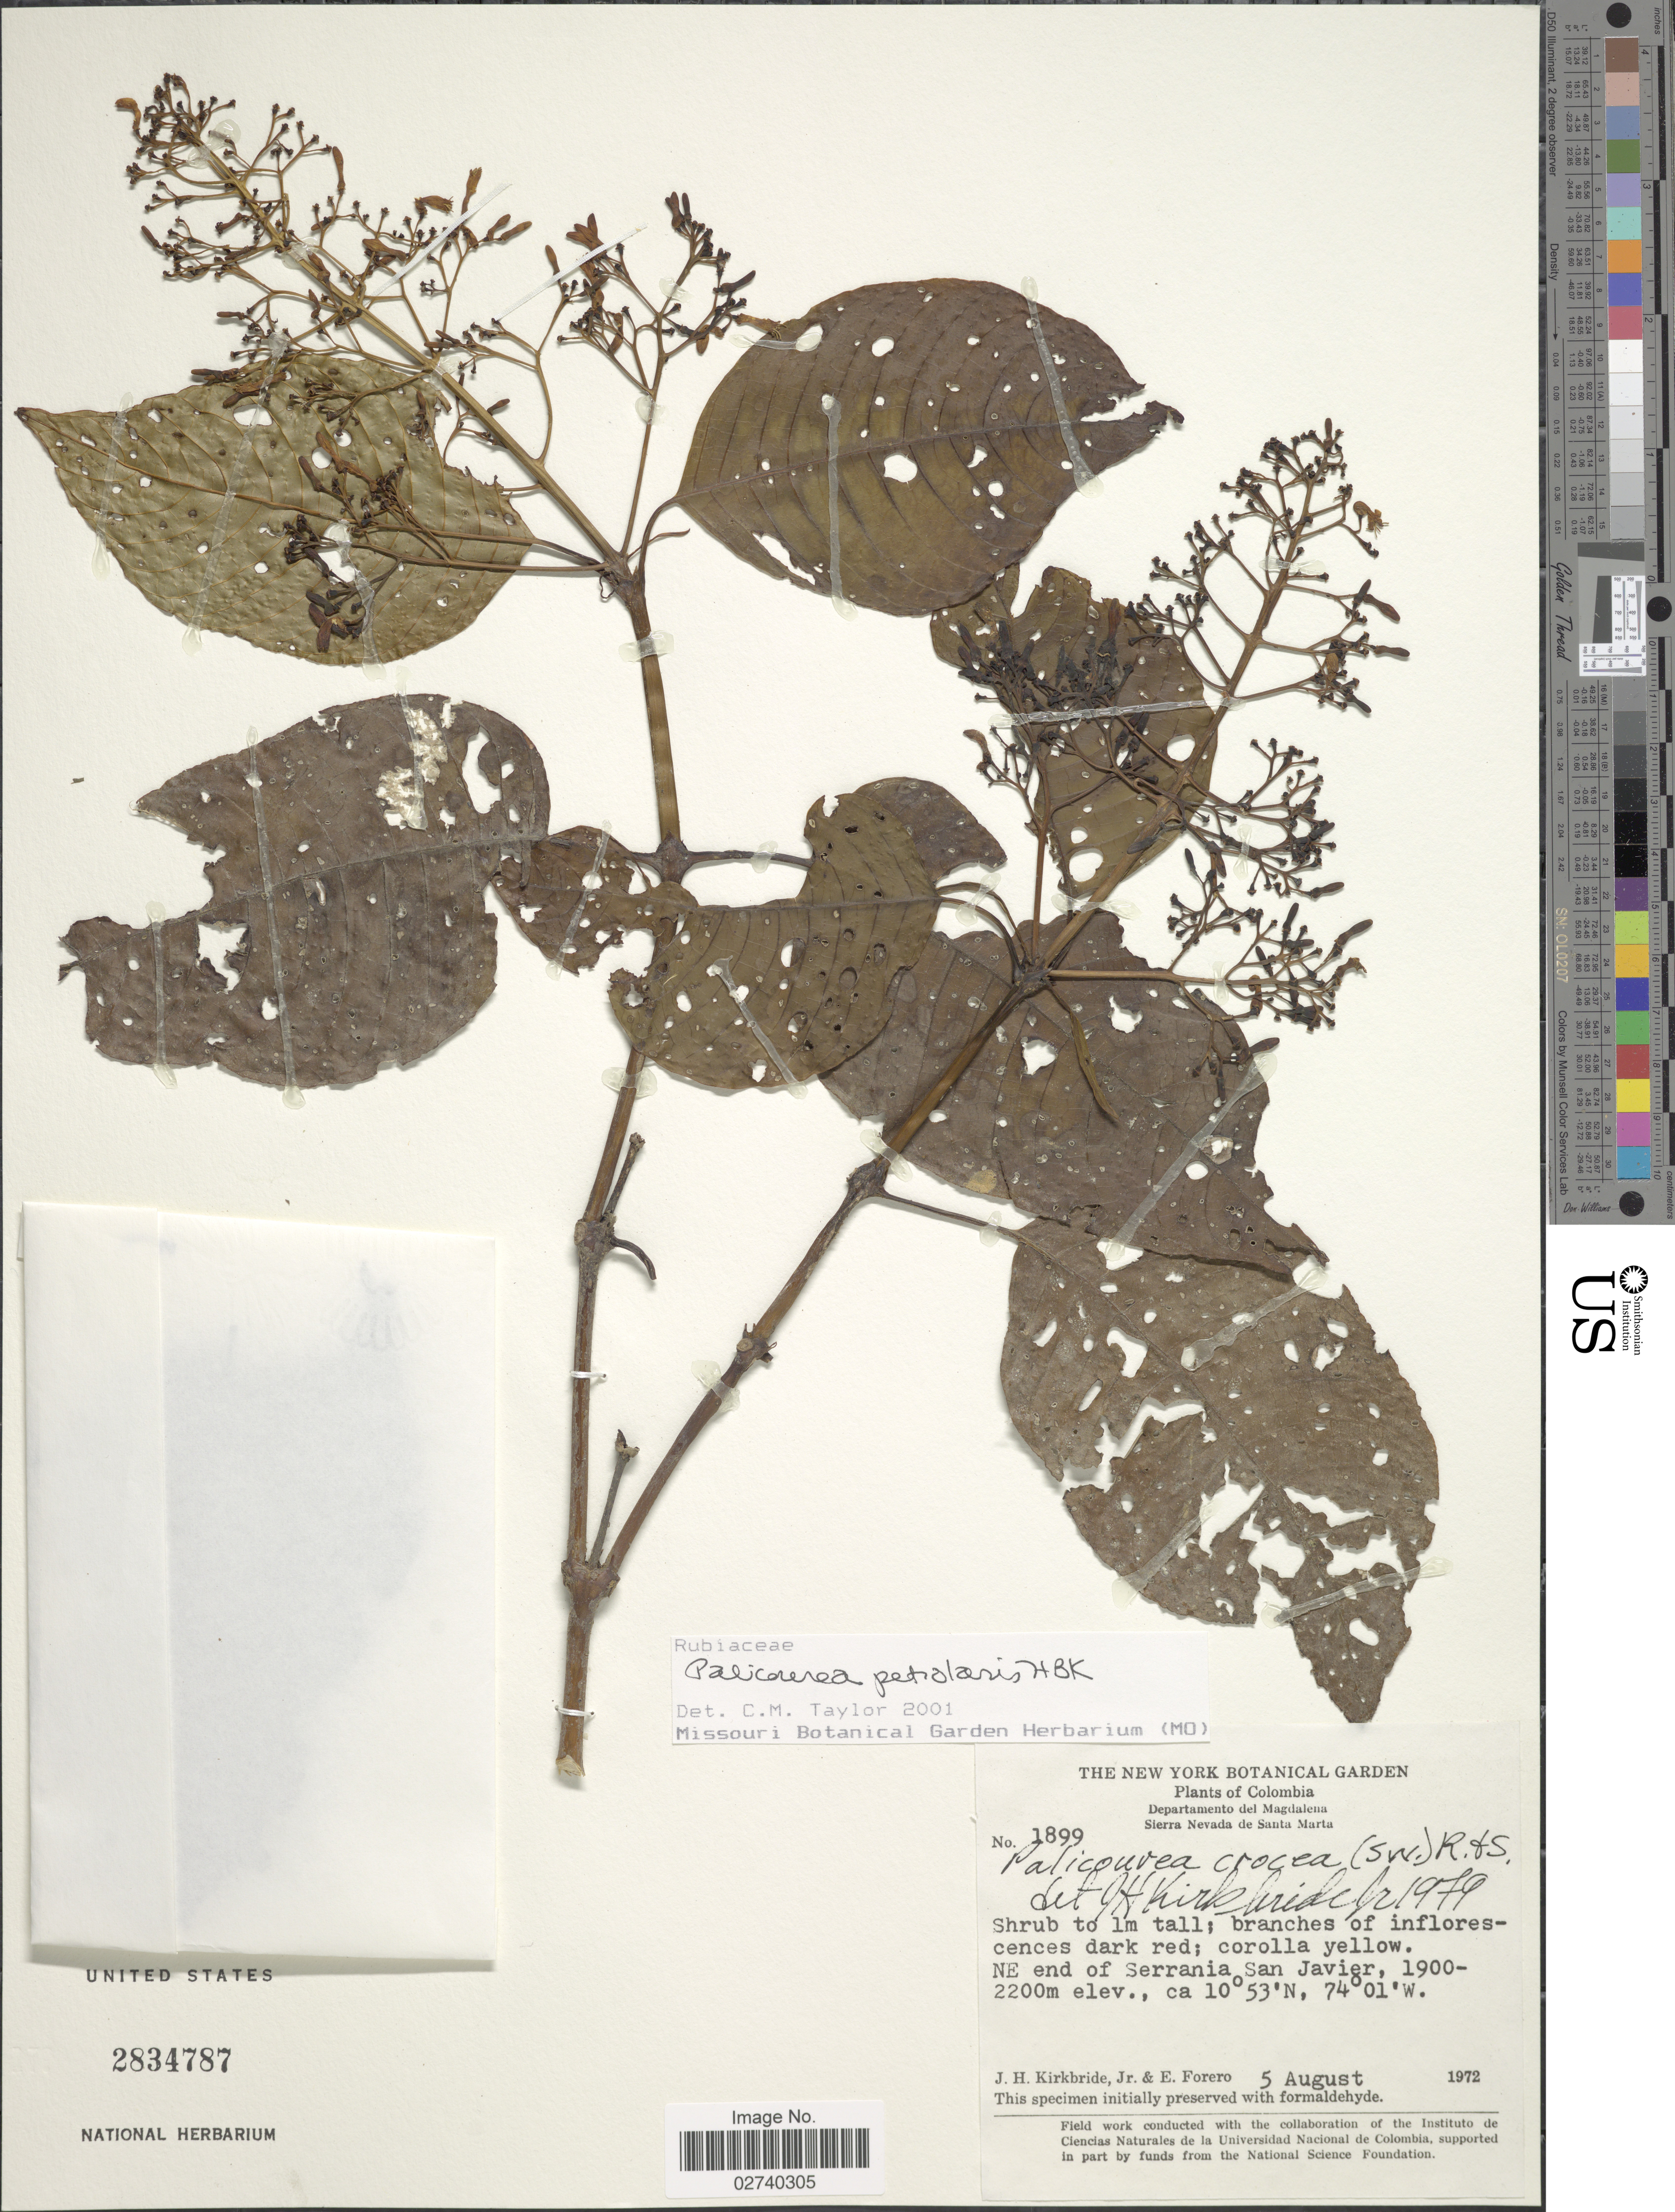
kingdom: Plantae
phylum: Tracheophyta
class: Magnoliopsida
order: Gentianales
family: Rubiaceae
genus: Palicourea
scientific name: Palicourea petiolaris Kunth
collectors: J. H. Kirkbride & E. Forero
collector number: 1899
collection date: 1972-08-05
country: Colombia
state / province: Magdalena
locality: Department del Magdalena. Sierra Nevada de Santa Marta. NE end of Serrania San Javier.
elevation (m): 1900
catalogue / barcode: US 2834787